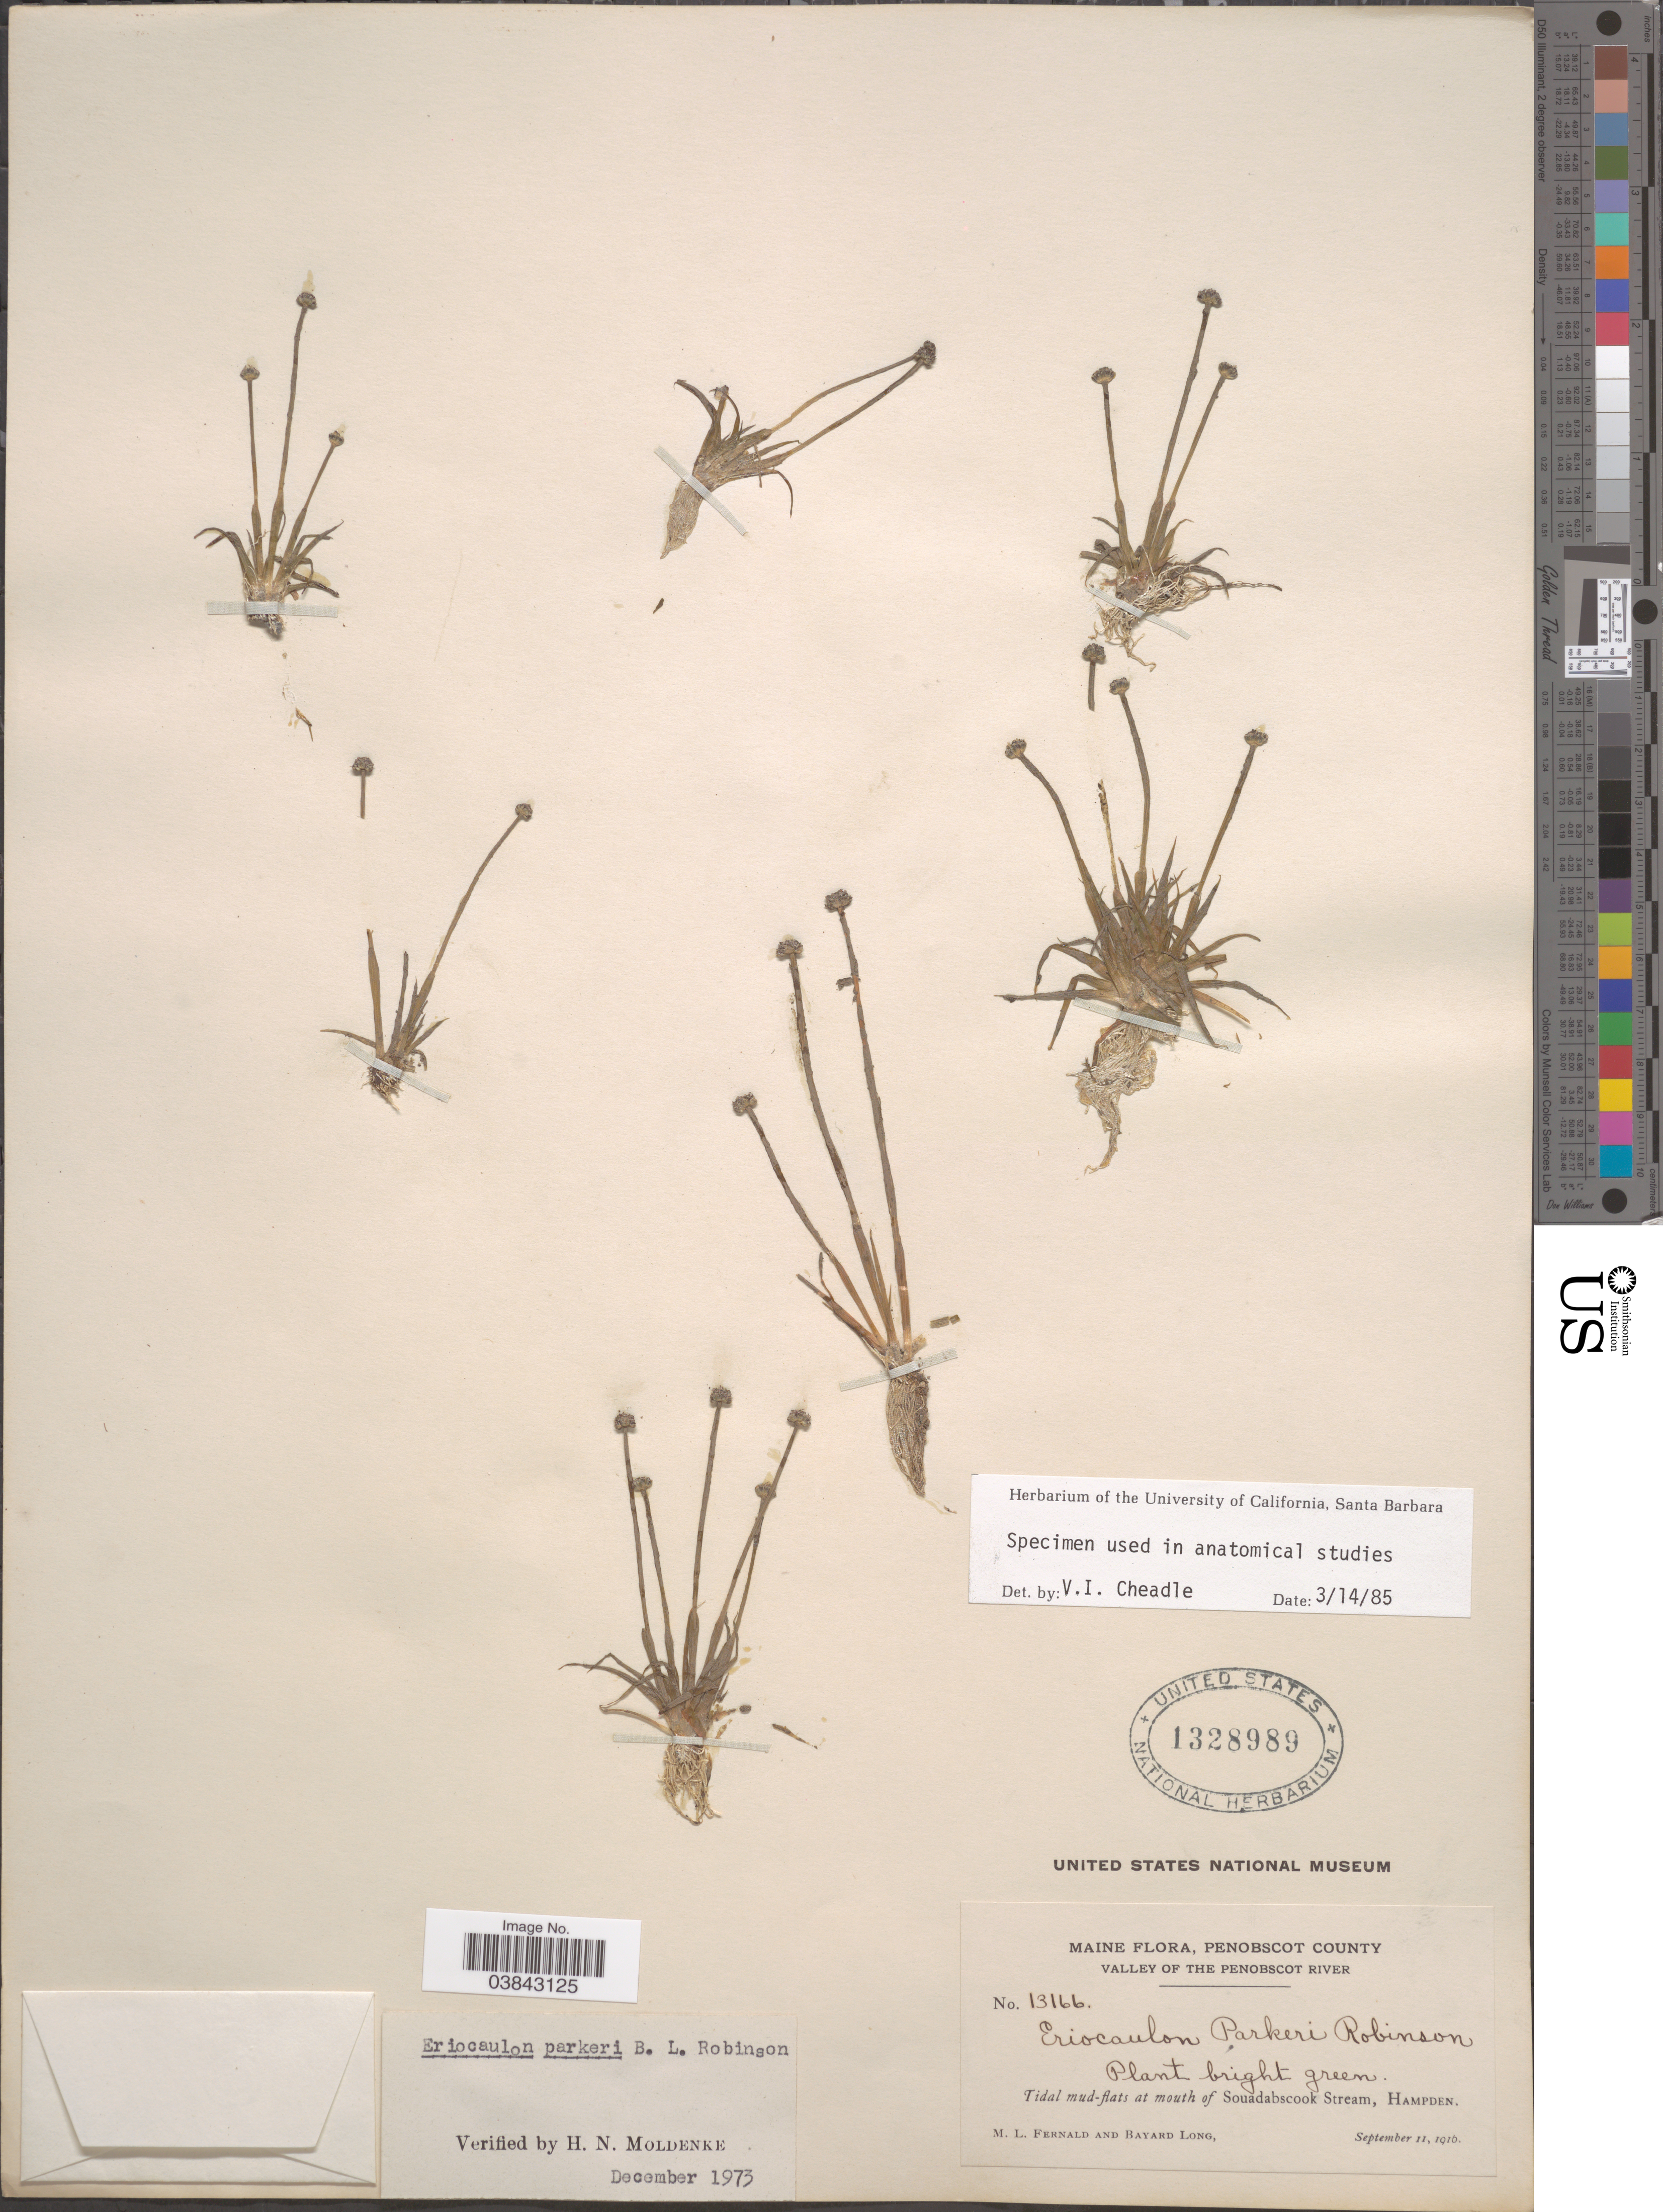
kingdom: Plantae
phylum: Tracheophyta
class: Liliopsida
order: Poales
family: Eriocaulaceae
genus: Eriocaulon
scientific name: Eriocaulon parkeri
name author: B.L. Rob.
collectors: M. L. Fernald & B. Long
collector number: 13166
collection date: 1916-09-11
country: United States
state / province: Maine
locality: Penobscot County. Valley of the Penobscot River. Mouth of Souadabscook Stream, Hampden.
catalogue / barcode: US 1328989